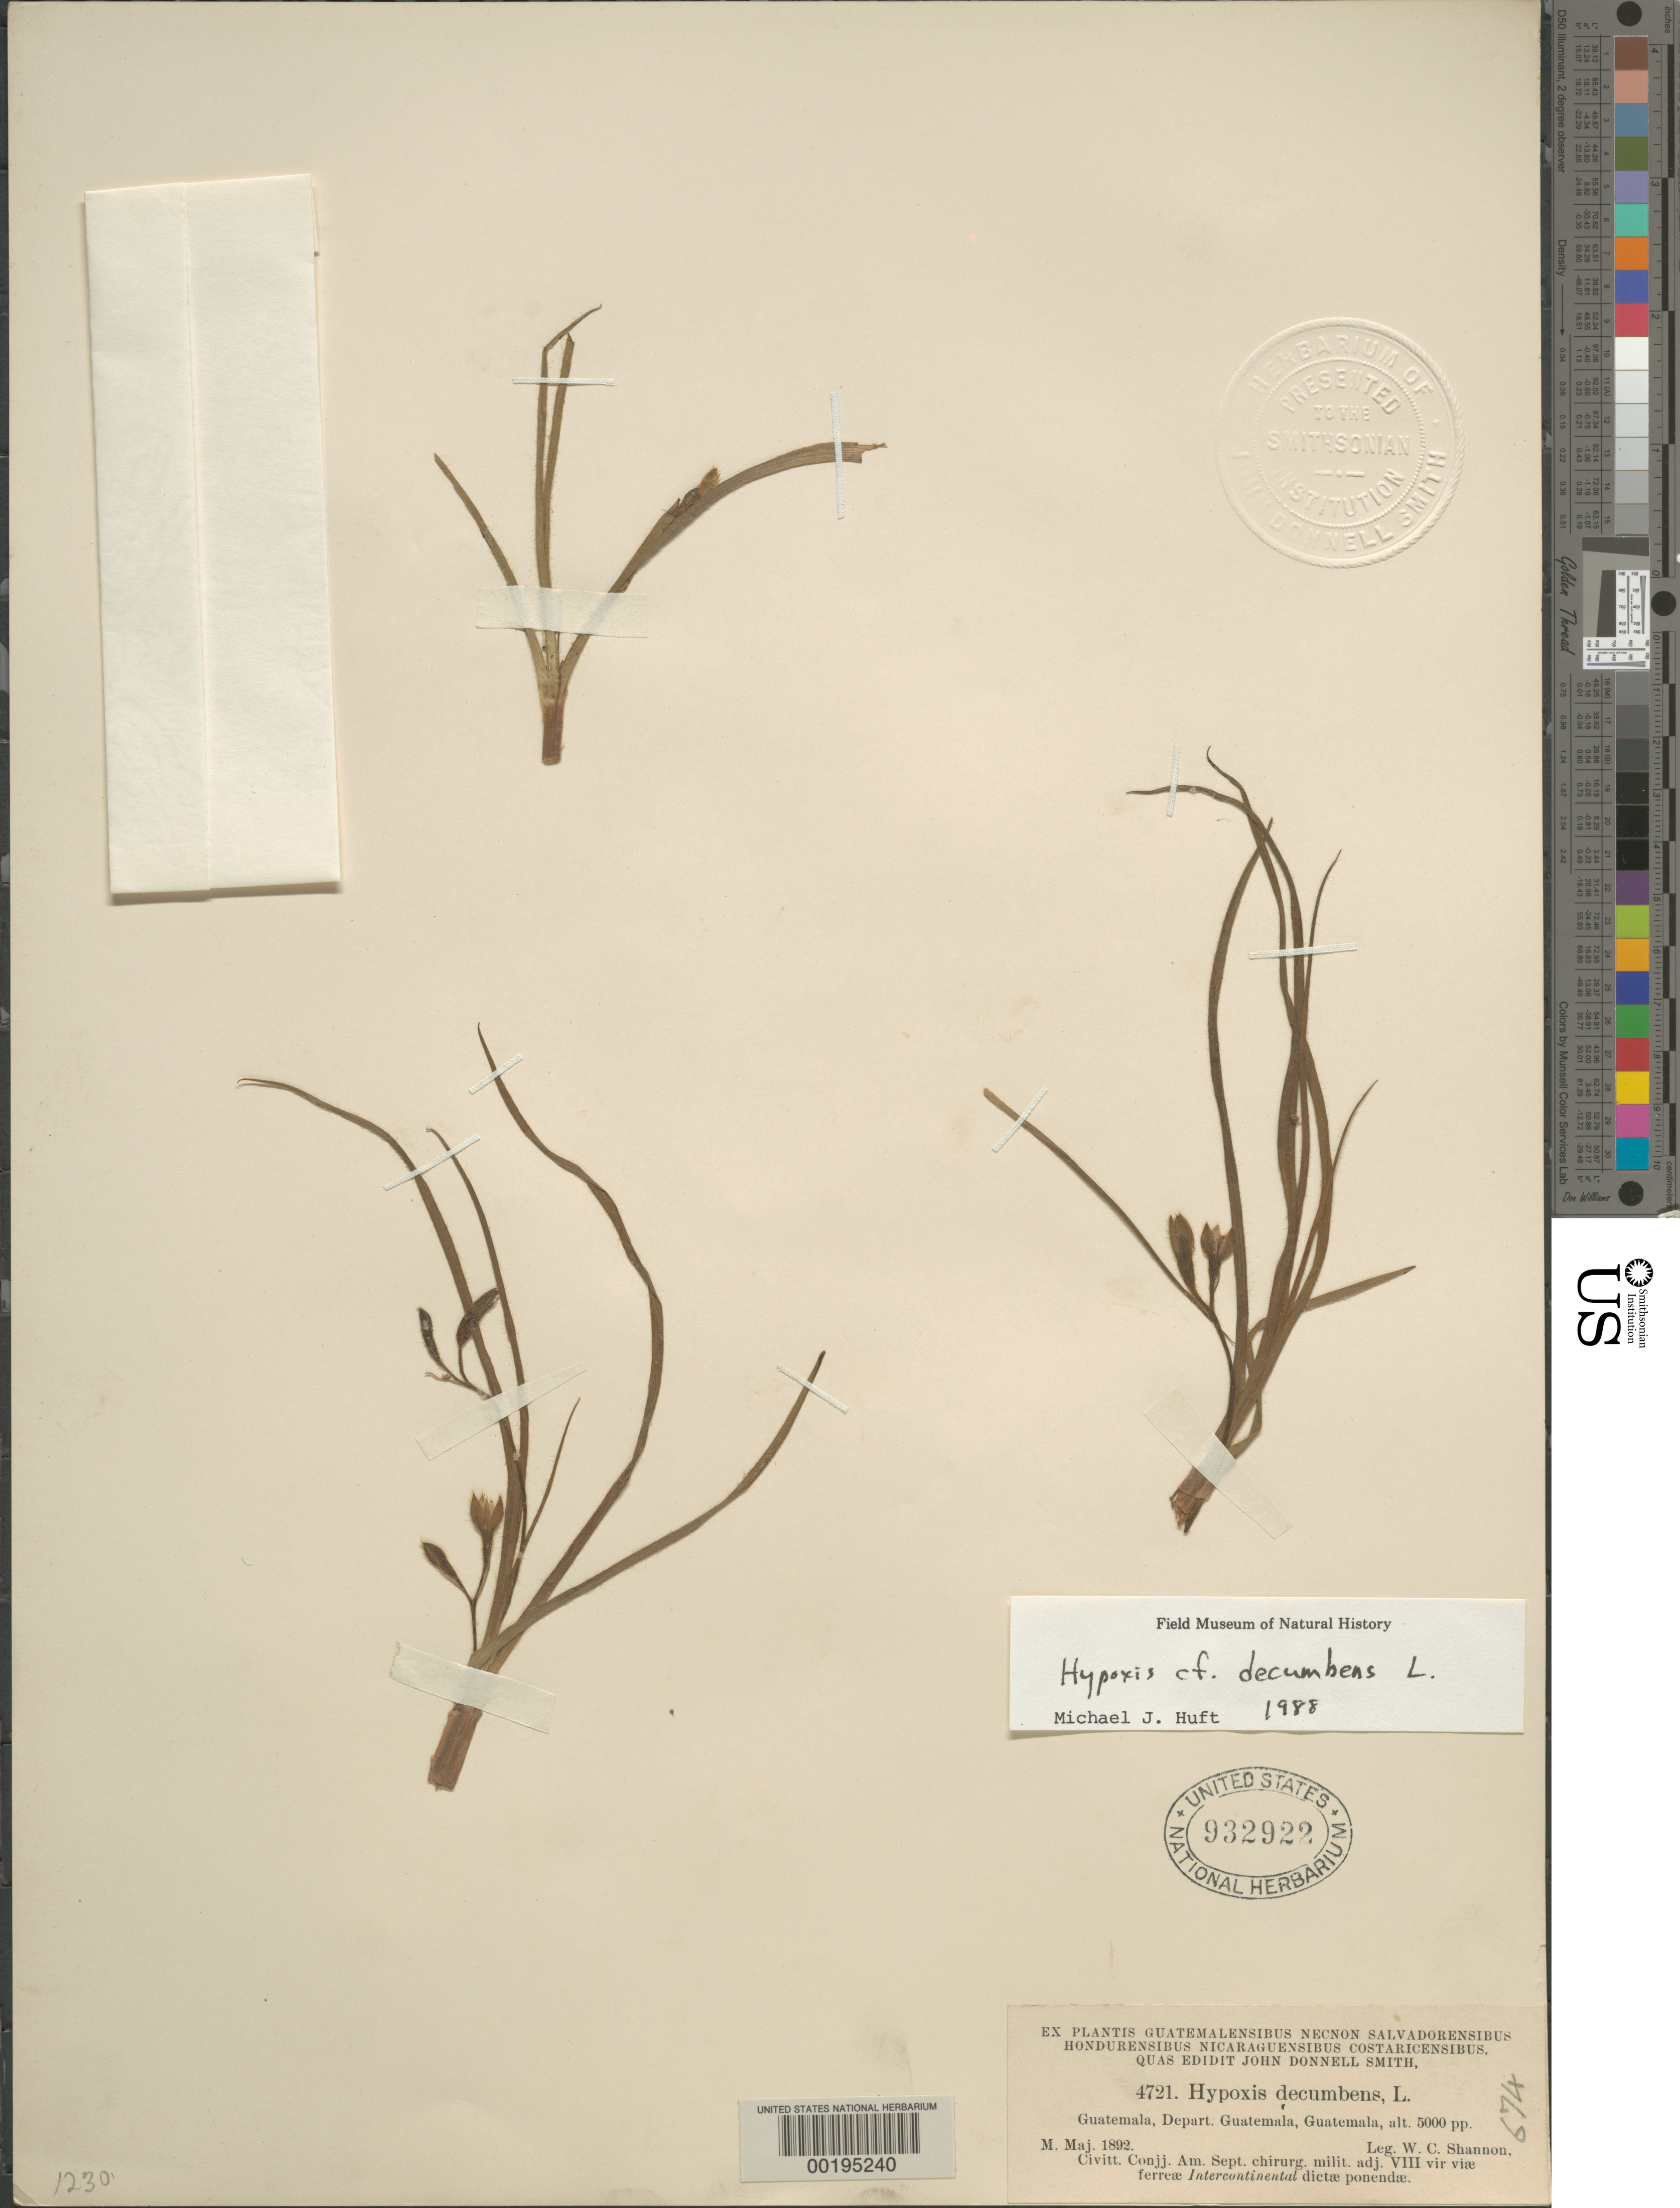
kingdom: Plantae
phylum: Tracheophyta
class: Liliopsida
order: Asparagales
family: Hypoxidaceae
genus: Hypoxis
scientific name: Hypoxis decumbens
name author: L.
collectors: W. C. Shannon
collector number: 4721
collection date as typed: May 1892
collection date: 1892-05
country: Guatemala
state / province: Guatemala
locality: Guatemala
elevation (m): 1524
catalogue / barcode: US 932922